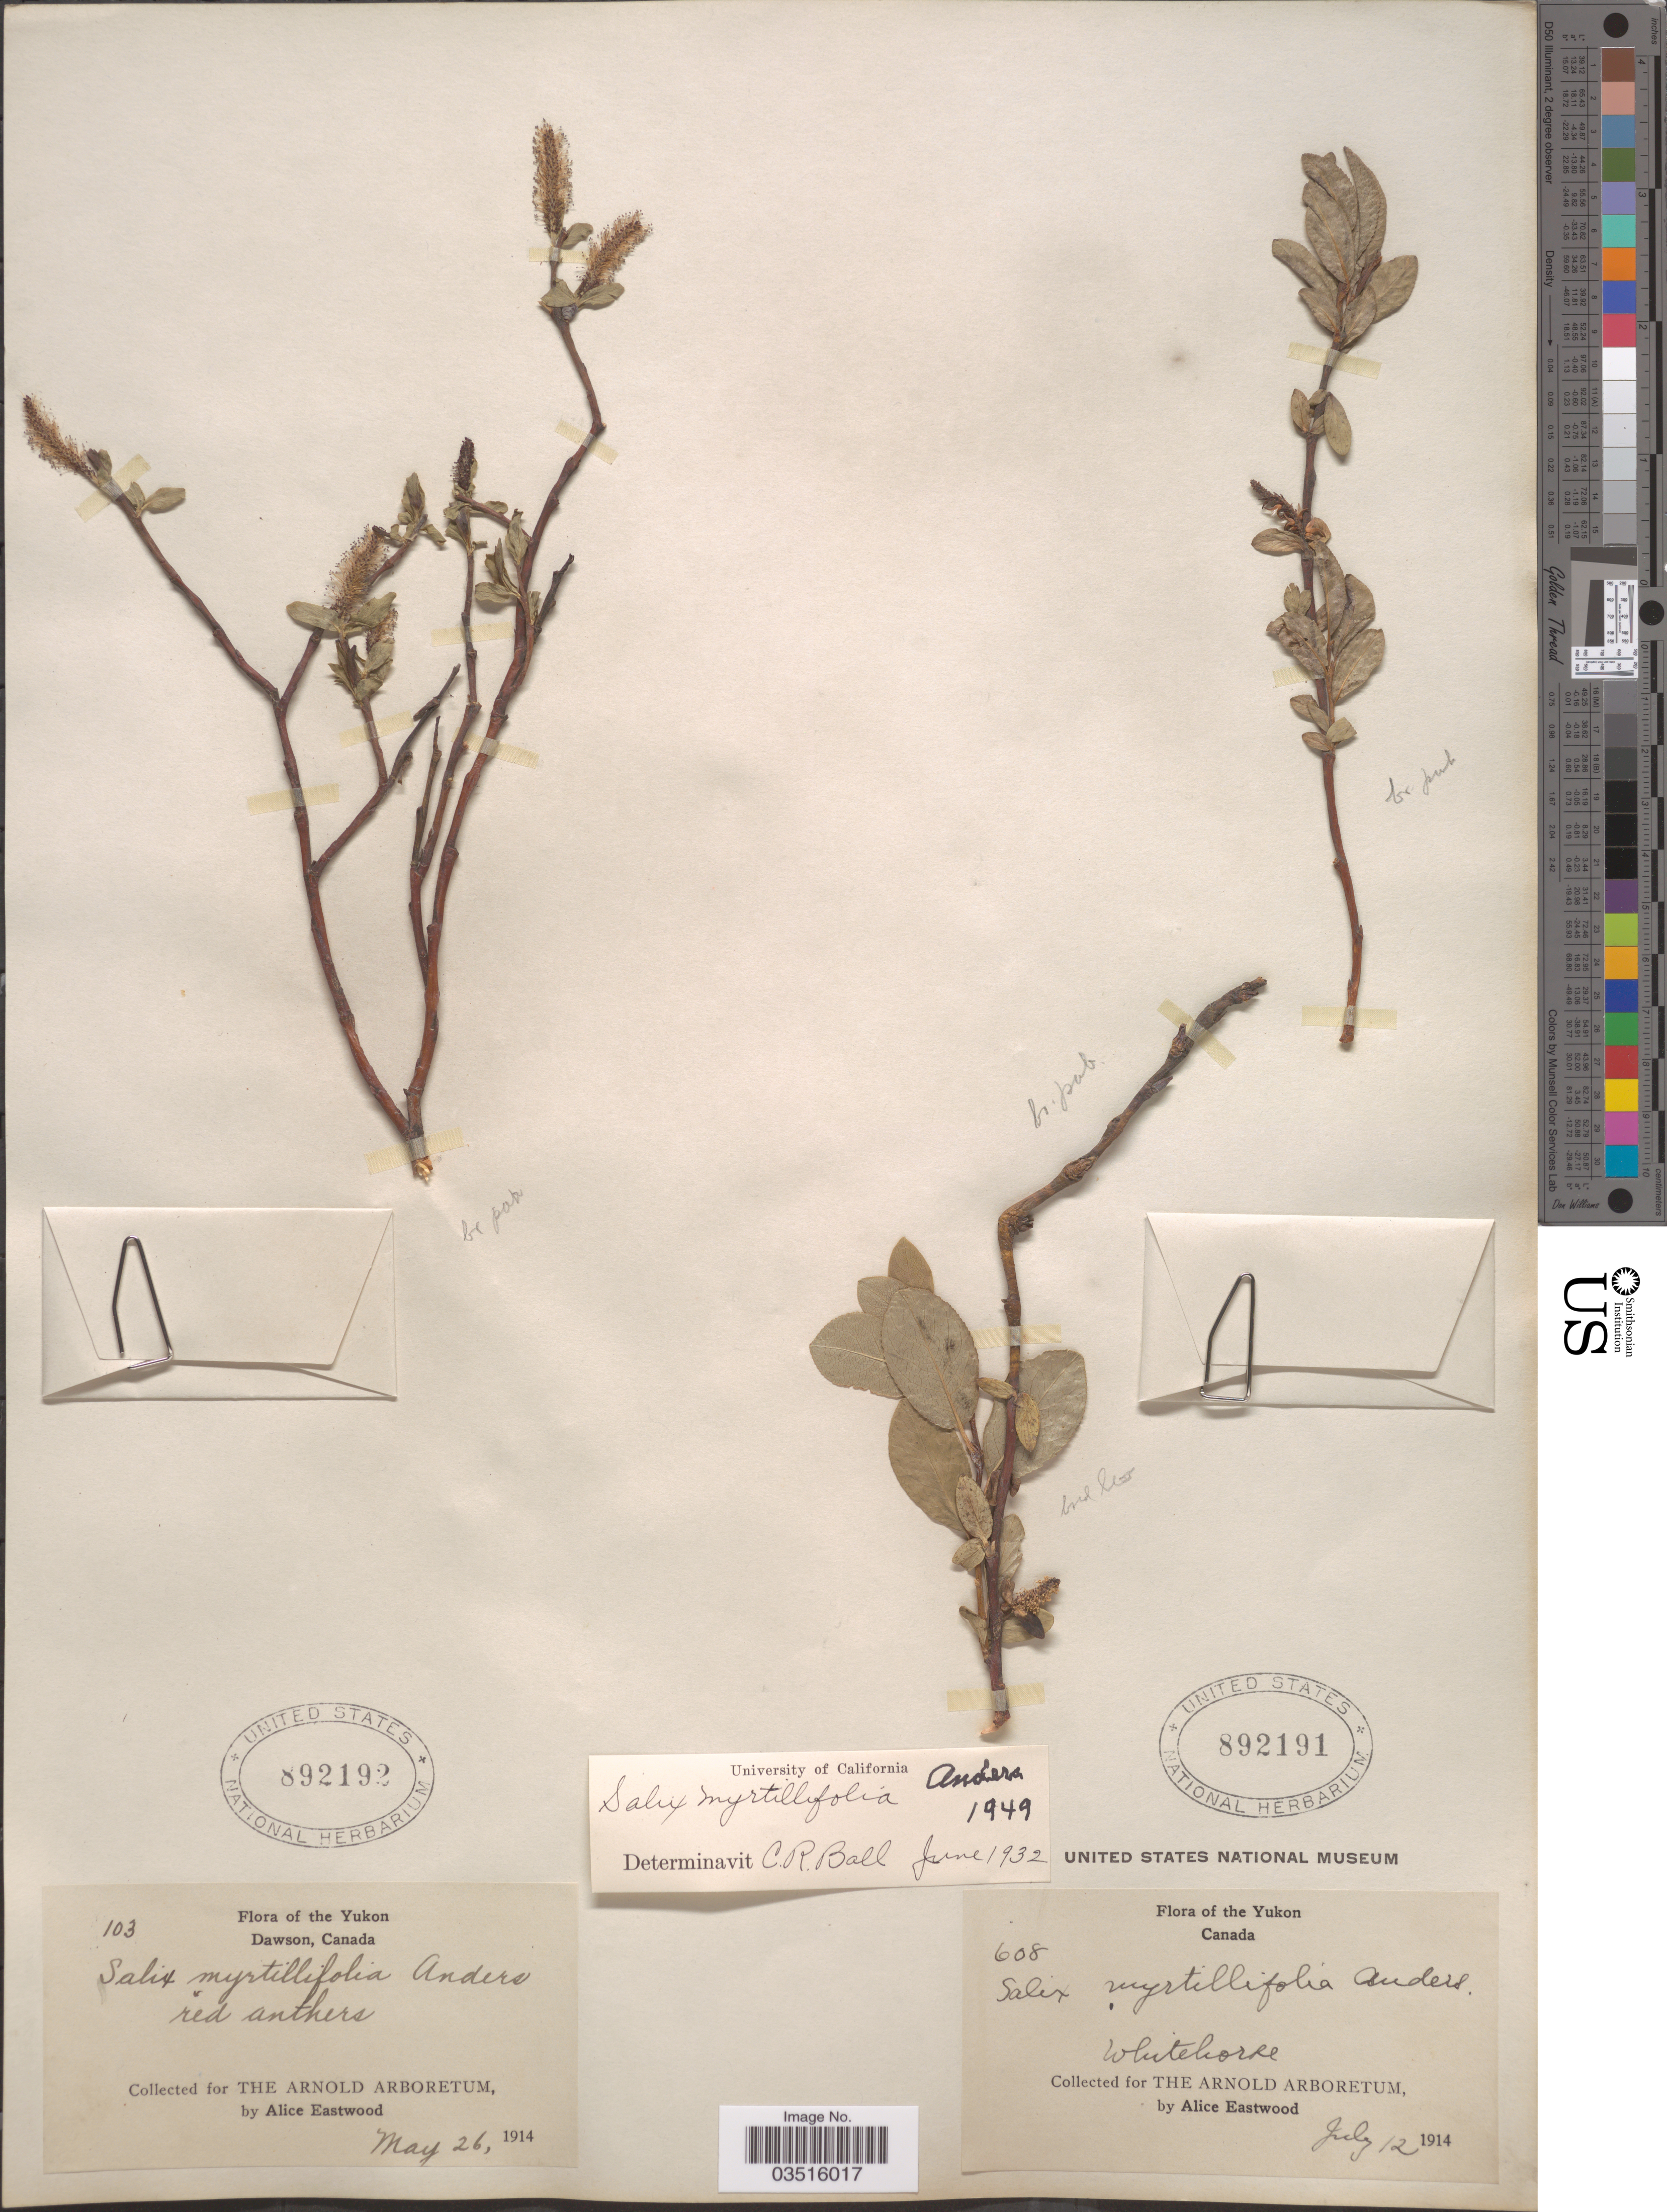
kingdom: Plantae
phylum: Tracheophyta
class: Magnoliopsida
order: Malpighiales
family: Salicaceae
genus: Salix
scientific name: Salix myrtillifolia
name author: Andersson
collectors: A. Eastwood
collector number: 608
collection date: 1914-07-12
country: Canada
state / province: Yukon Territory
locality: The Yukon. Whitehorse.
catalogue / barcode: US 892191